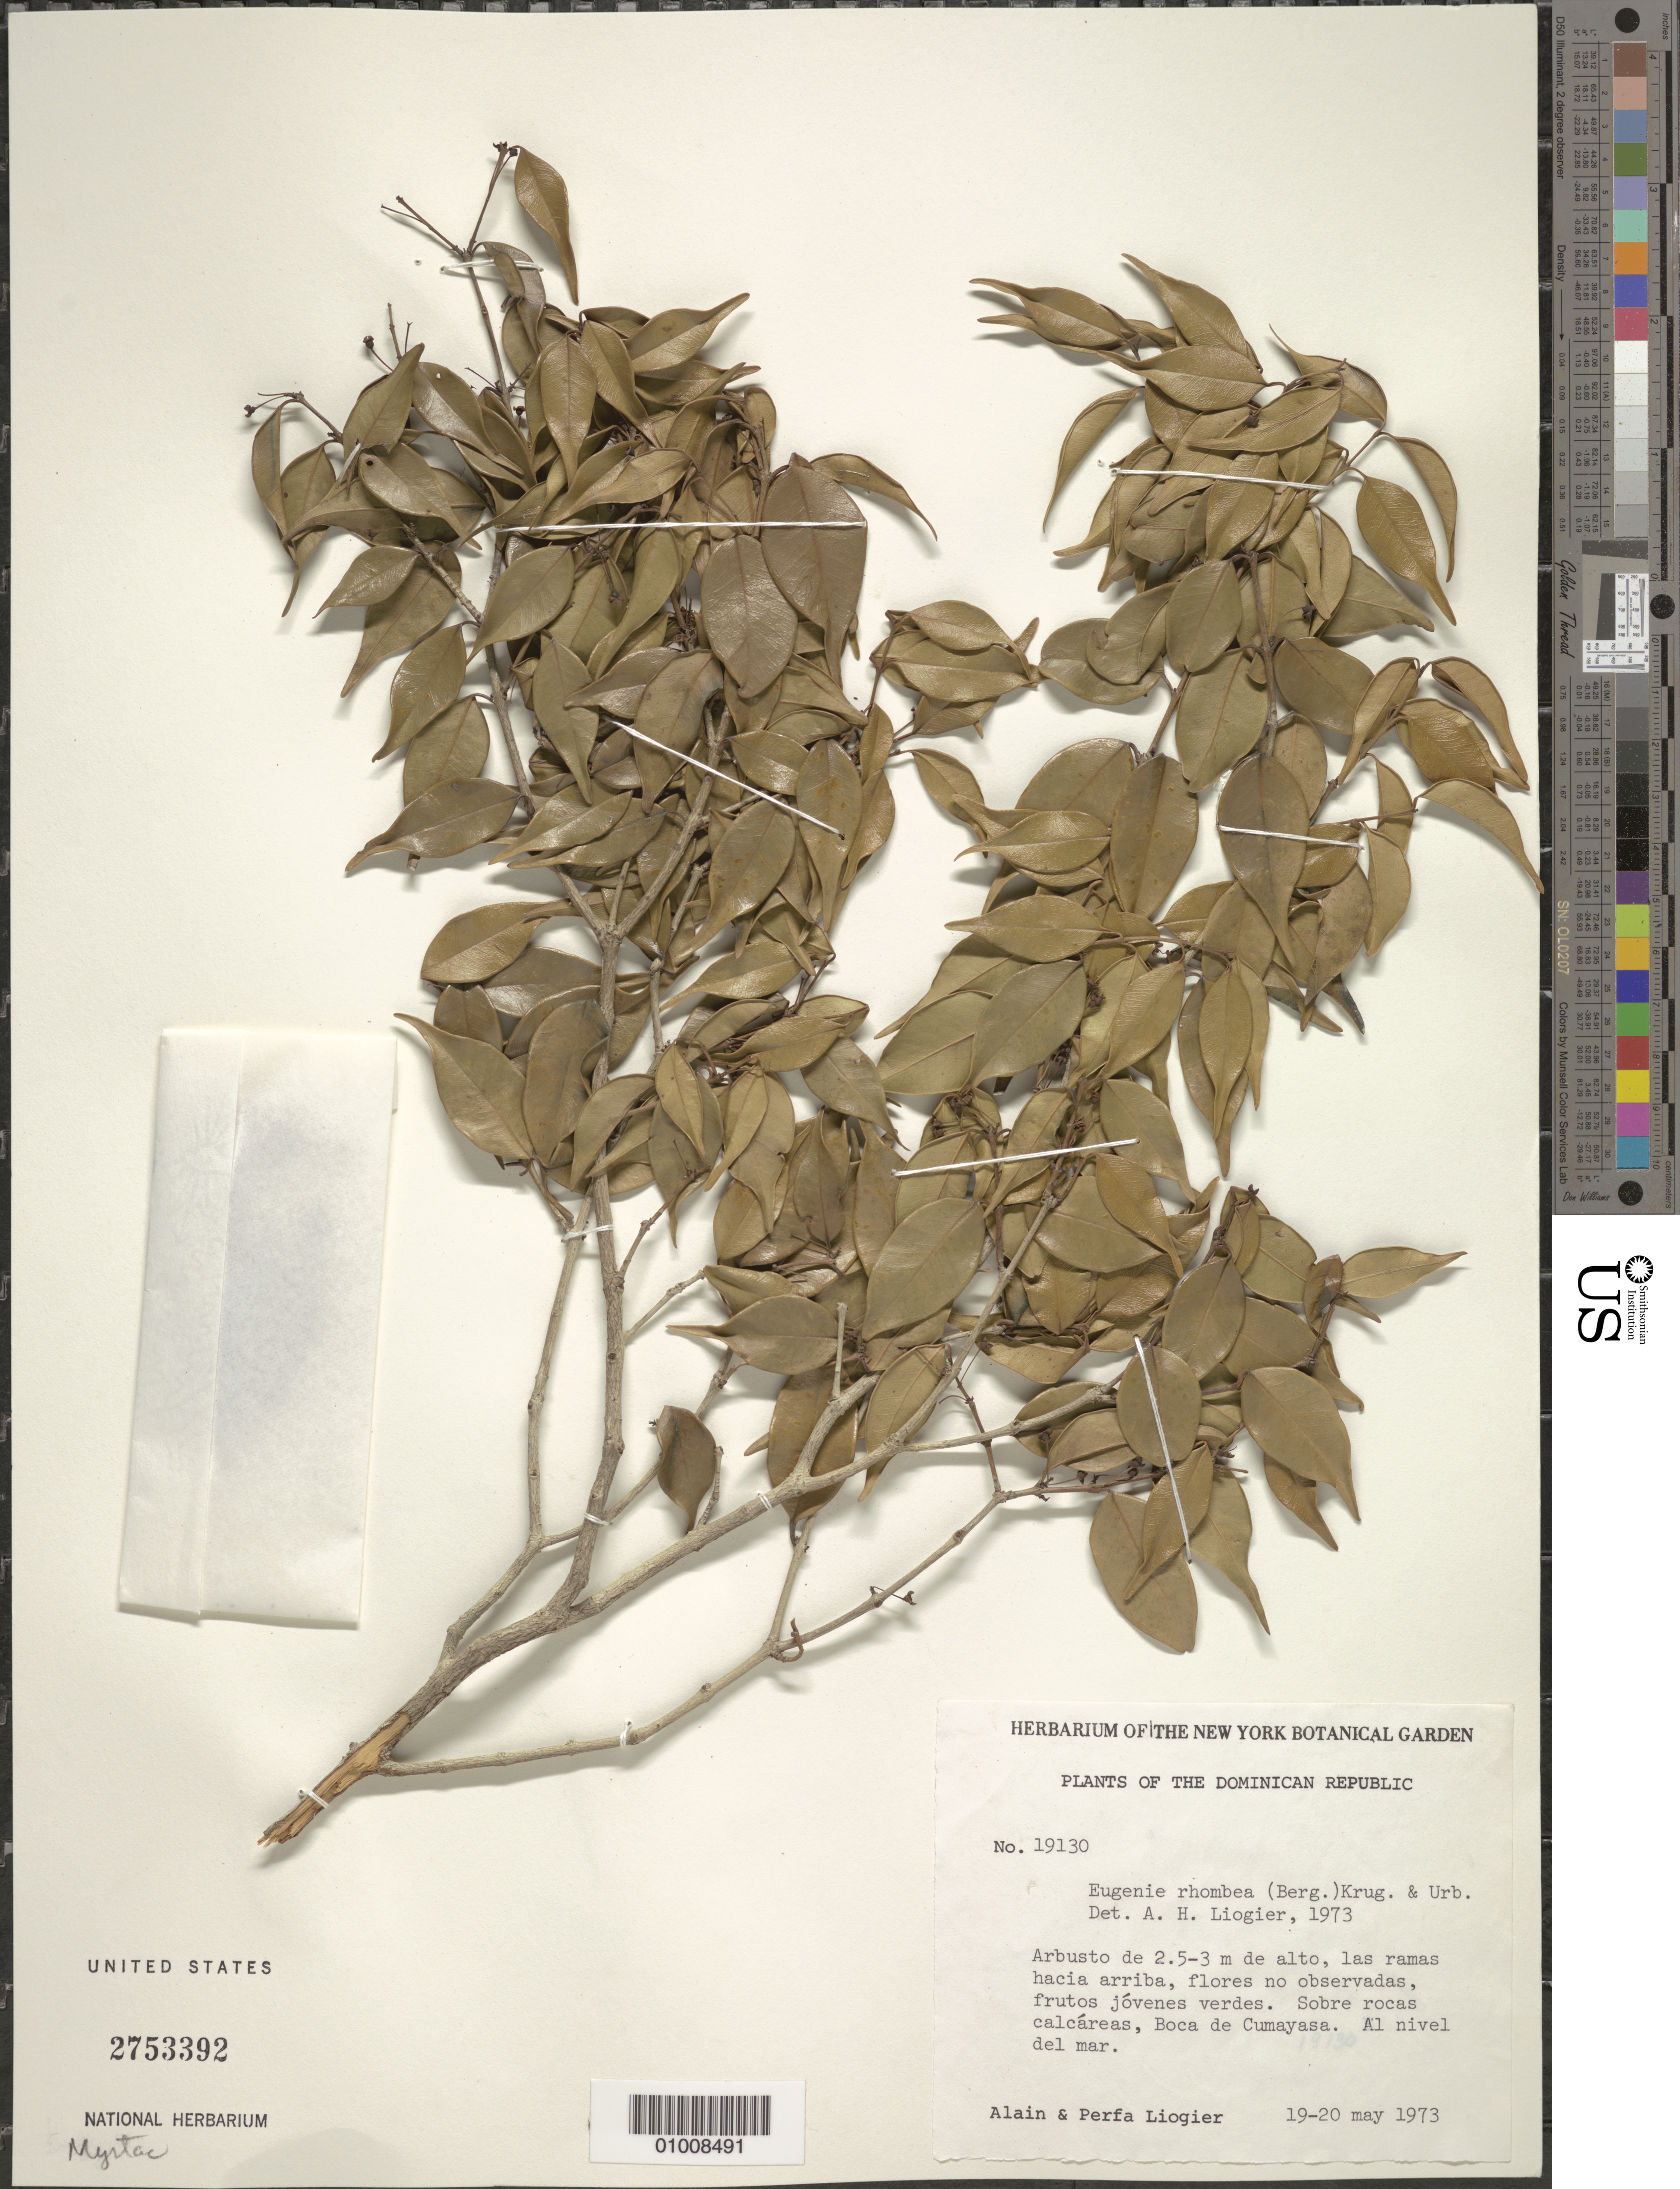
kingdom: Plantae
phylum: Tracheophyta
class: Magnoliopsida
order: Myrtales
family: Myrtaceae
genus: Eugenia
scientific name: Eugenia rhombea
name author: (O. Berg) Krug & Urb.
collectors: A. H. Liogier & M. P. Liogier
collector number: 19130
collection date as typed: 19 May 1973 to 20 May 1973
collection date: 1973-05-19/1973-05-20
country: Dominican Republic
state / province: San Pedro de Macorís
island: Hispaniola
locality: Boca de Cumayasa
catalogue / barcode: US 2753392